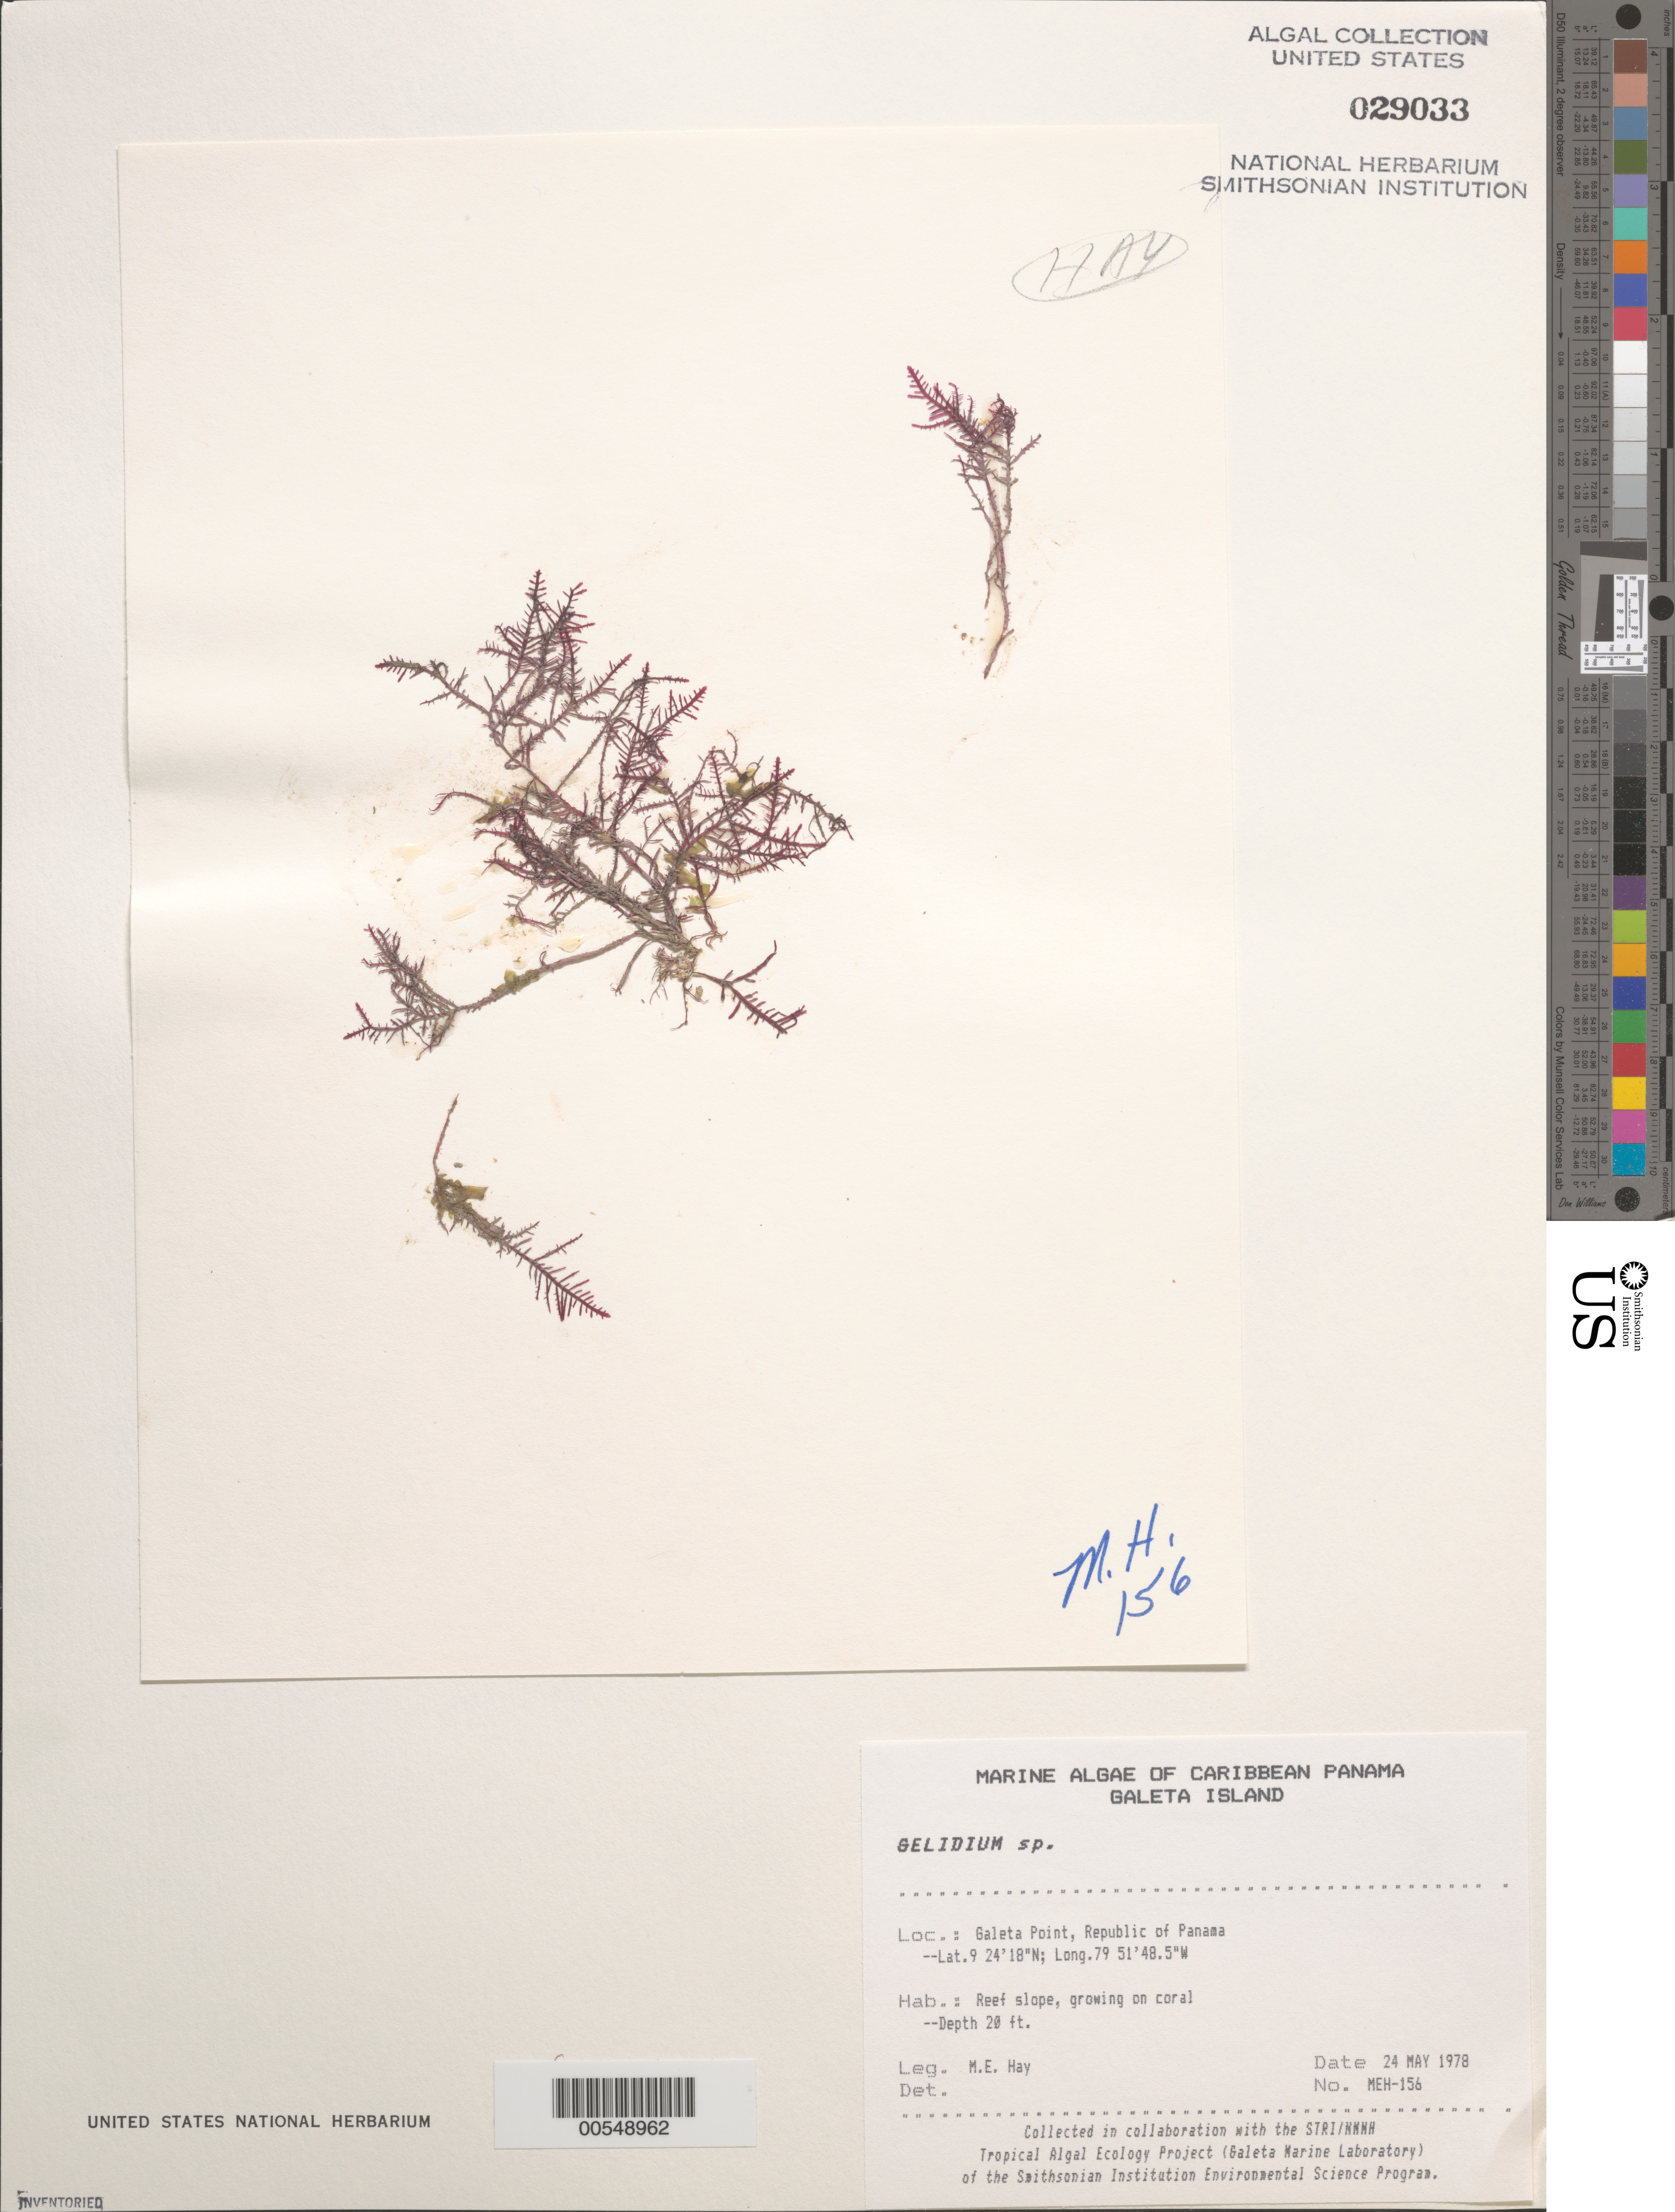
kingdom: Plantae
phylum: Rhodophyta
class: Florideophyceae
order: Gelidiales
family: Gelidiaceae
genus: Gelidium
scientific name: Gelidium sp.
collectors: M. E. Hay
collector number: MEH-156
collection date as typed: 24 May 1978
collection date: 1978-05-24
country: Panama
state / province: Colón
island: Galeta Island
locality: Galeta Point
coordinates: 9 24' 18" N, 79 51' 48.5" W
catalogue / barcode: US 29033